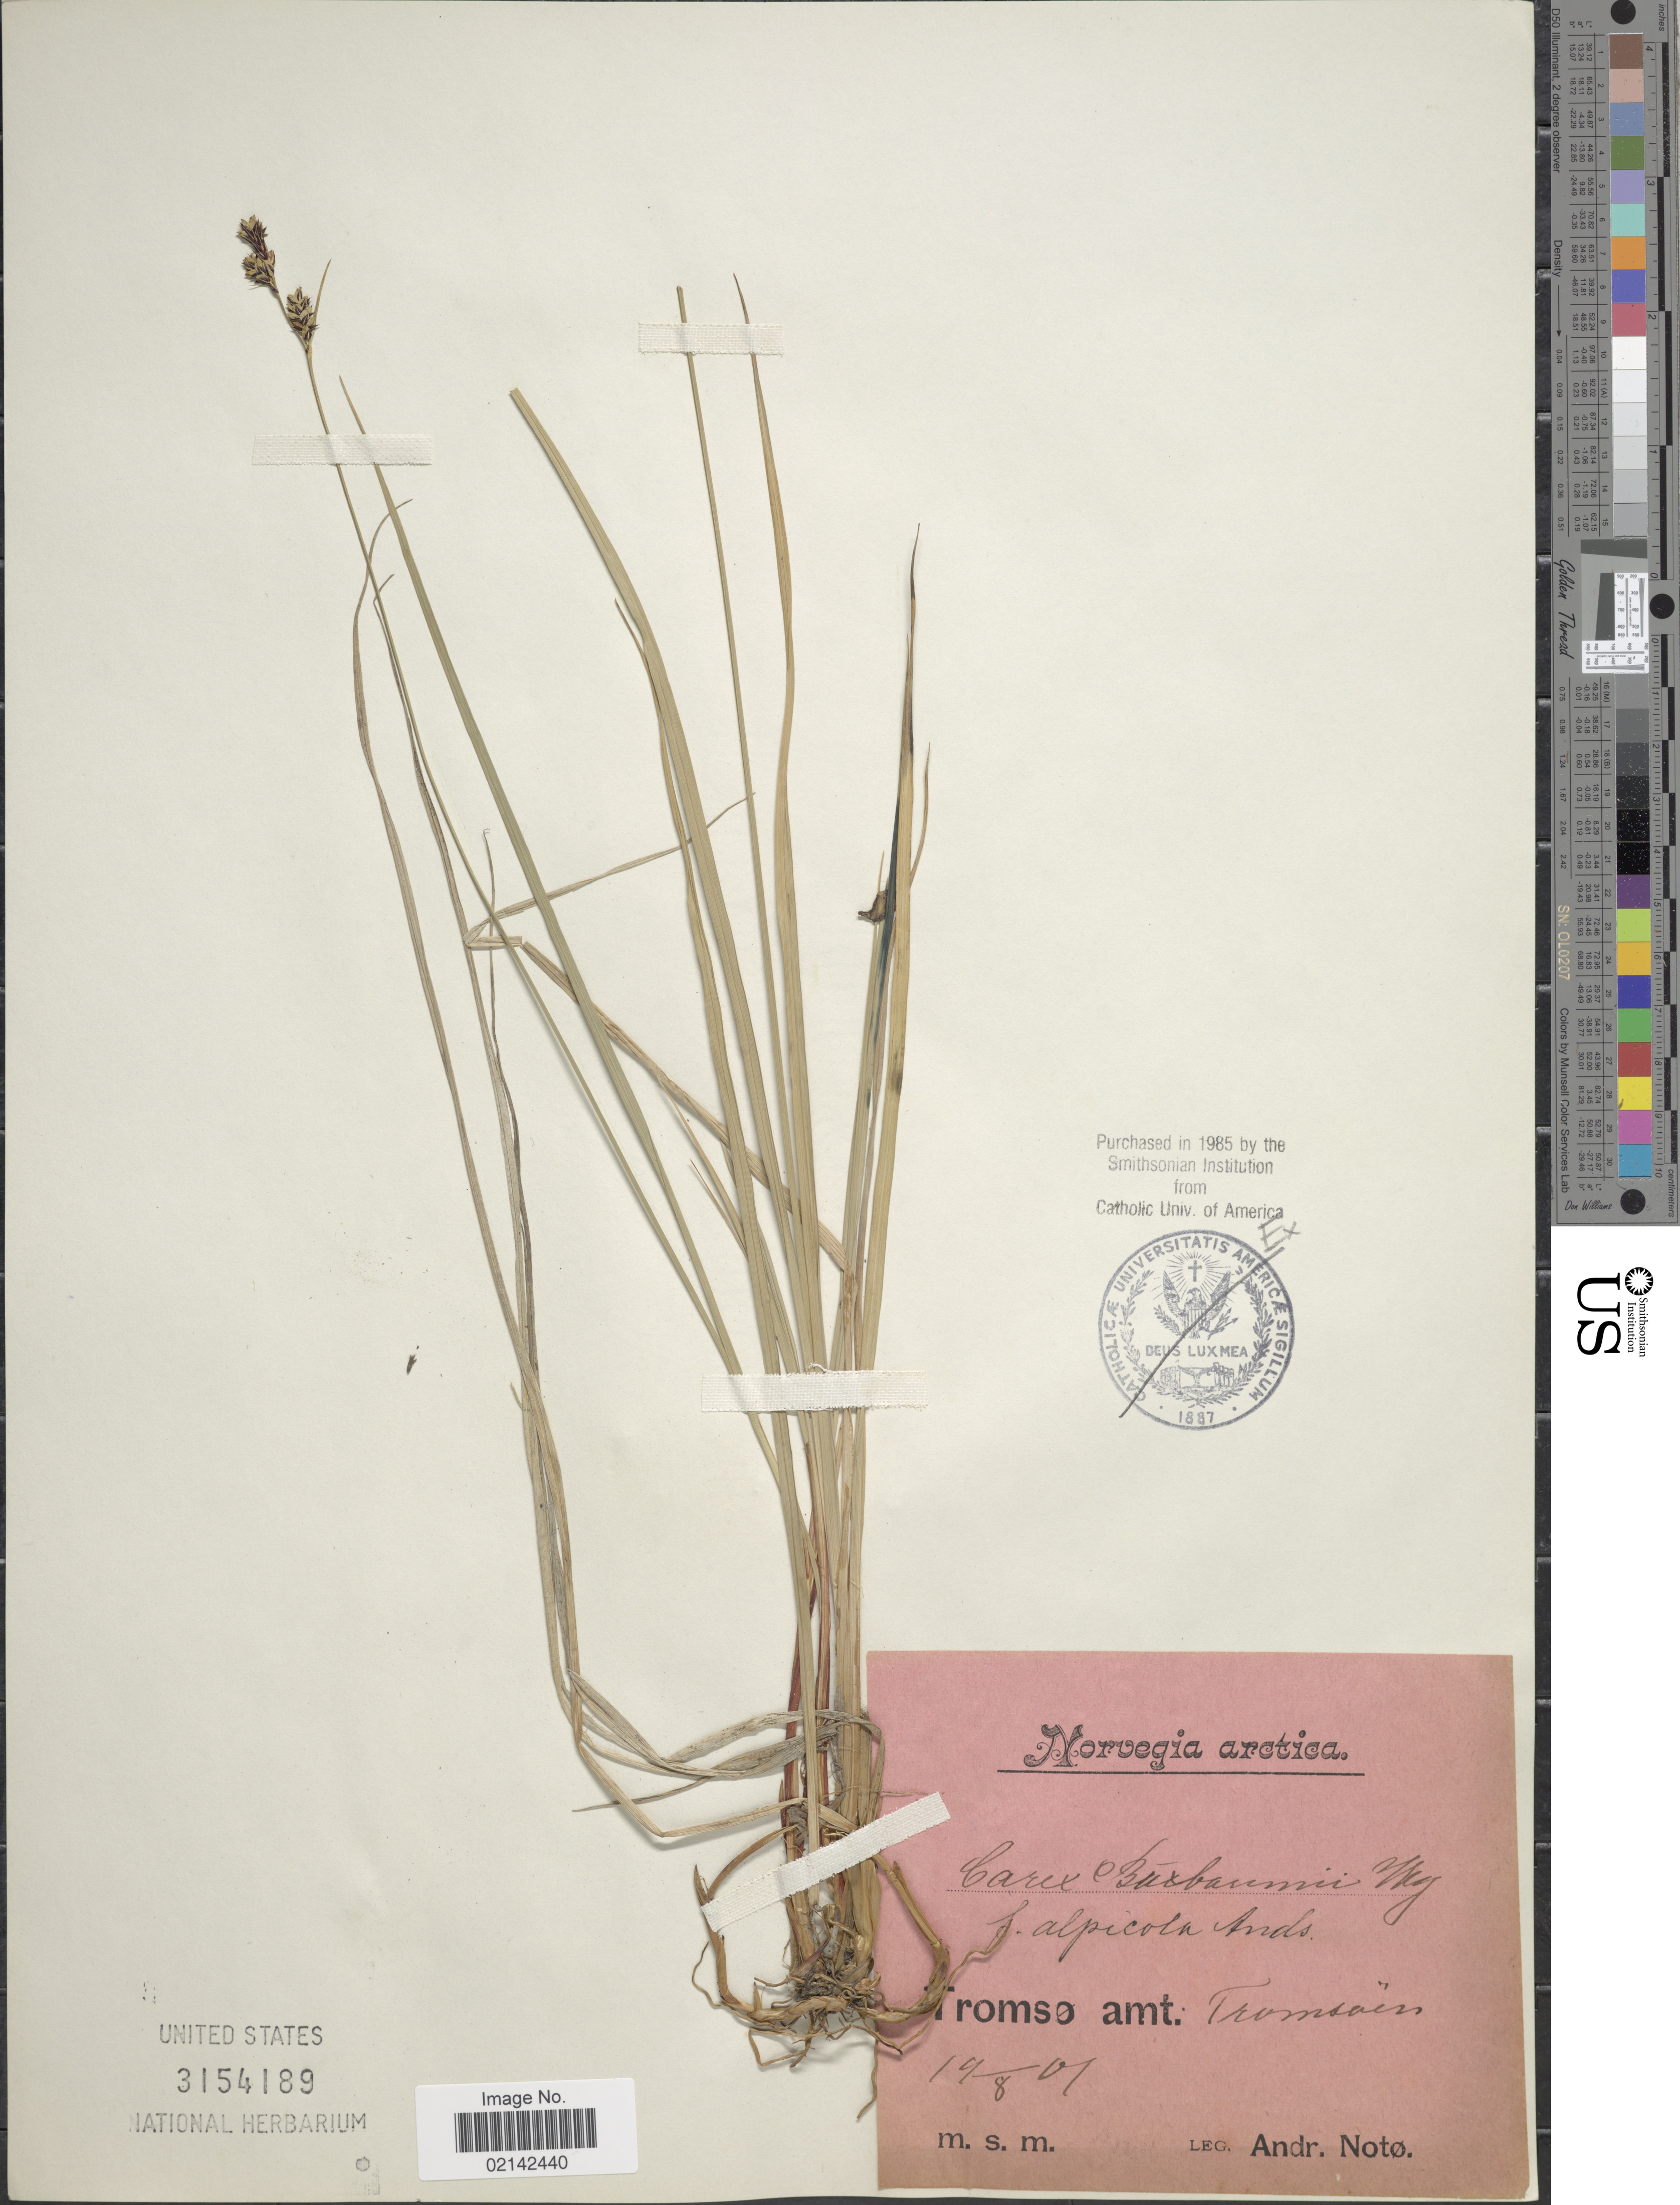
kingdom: Plantae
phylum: Tracheophyta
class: Liliopsida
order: Poales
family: Cyperaceae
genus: Carex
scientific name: Carex buxbaumii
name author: Wahlenb.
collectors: A. Noto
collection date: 1901-08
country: Norway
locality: Norvegia, Tromso amt. Tromsoen.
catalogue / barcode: US 3154189